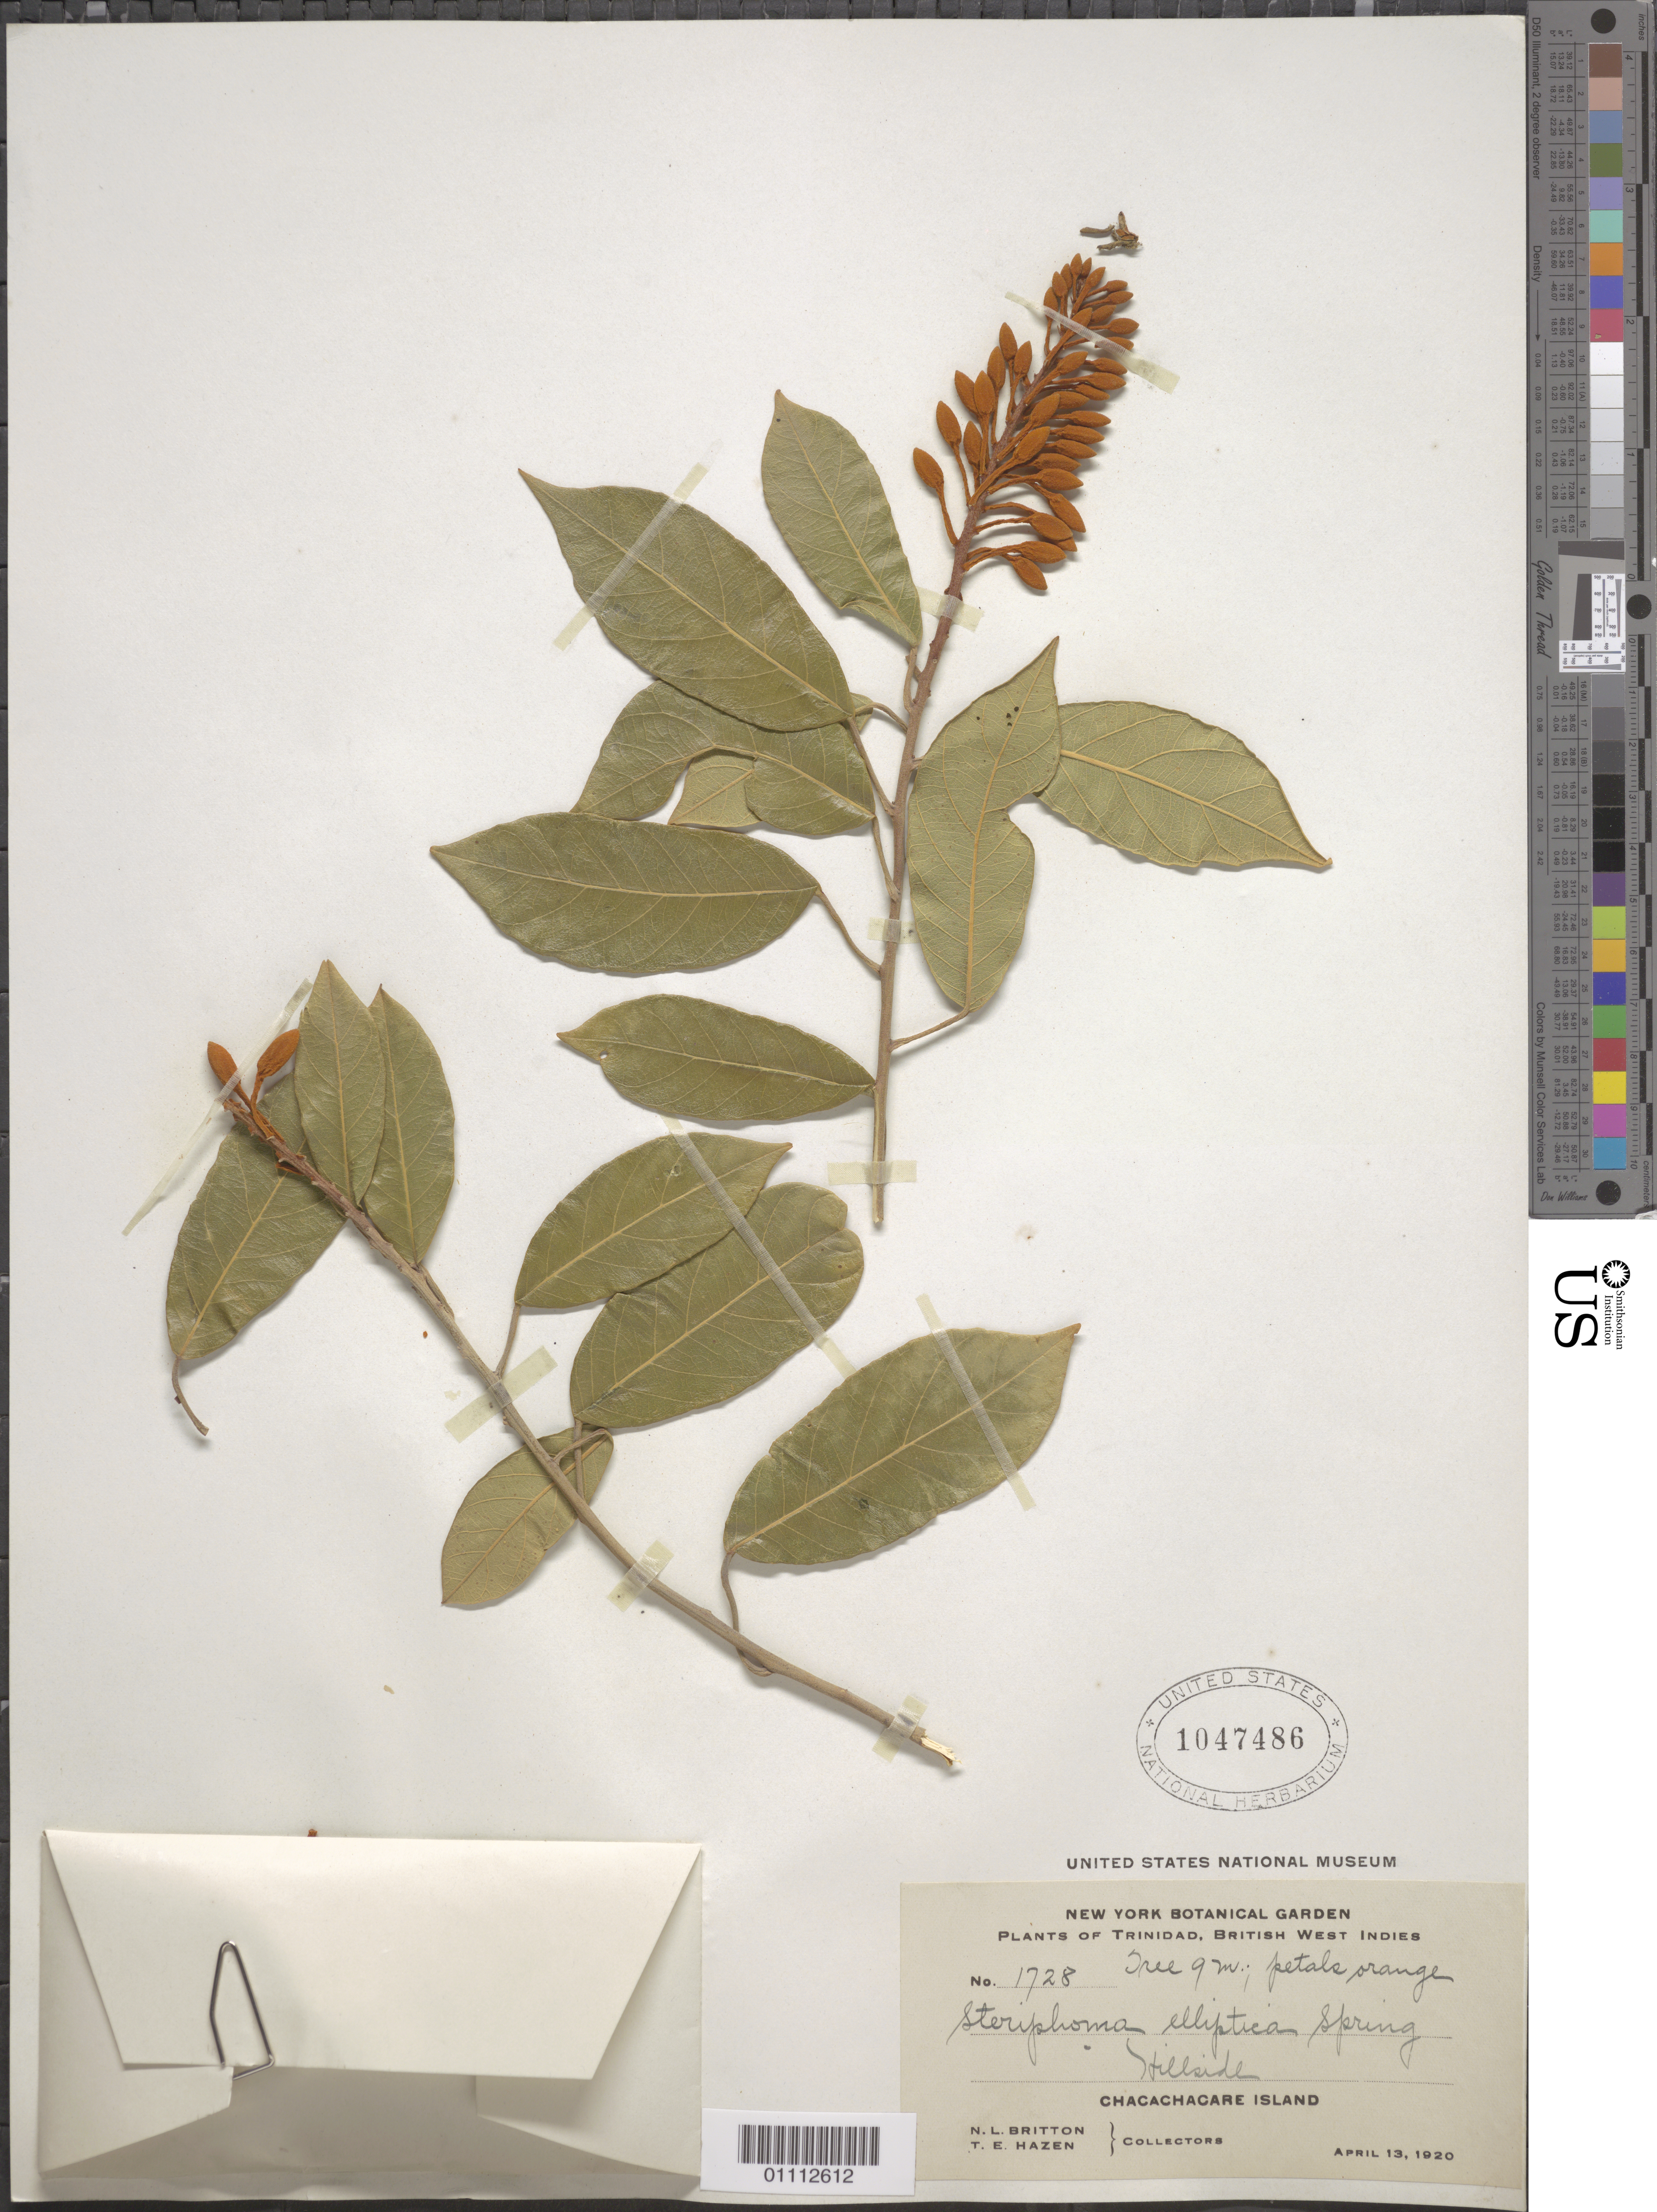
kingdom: Plantae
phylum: Tracheophyta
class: Magnoliopsida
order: Brassicales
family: Capparaceae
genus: Steriphoma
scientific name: Steriphoma elliptica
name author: Spreng.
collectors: N. Britton & T. E. Hazen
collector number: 1728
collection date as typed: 13 Apr 1920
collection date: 1920-04-13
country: Trinidad and Tobago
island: Chacachacare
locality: hillside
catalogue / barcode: US 1047486